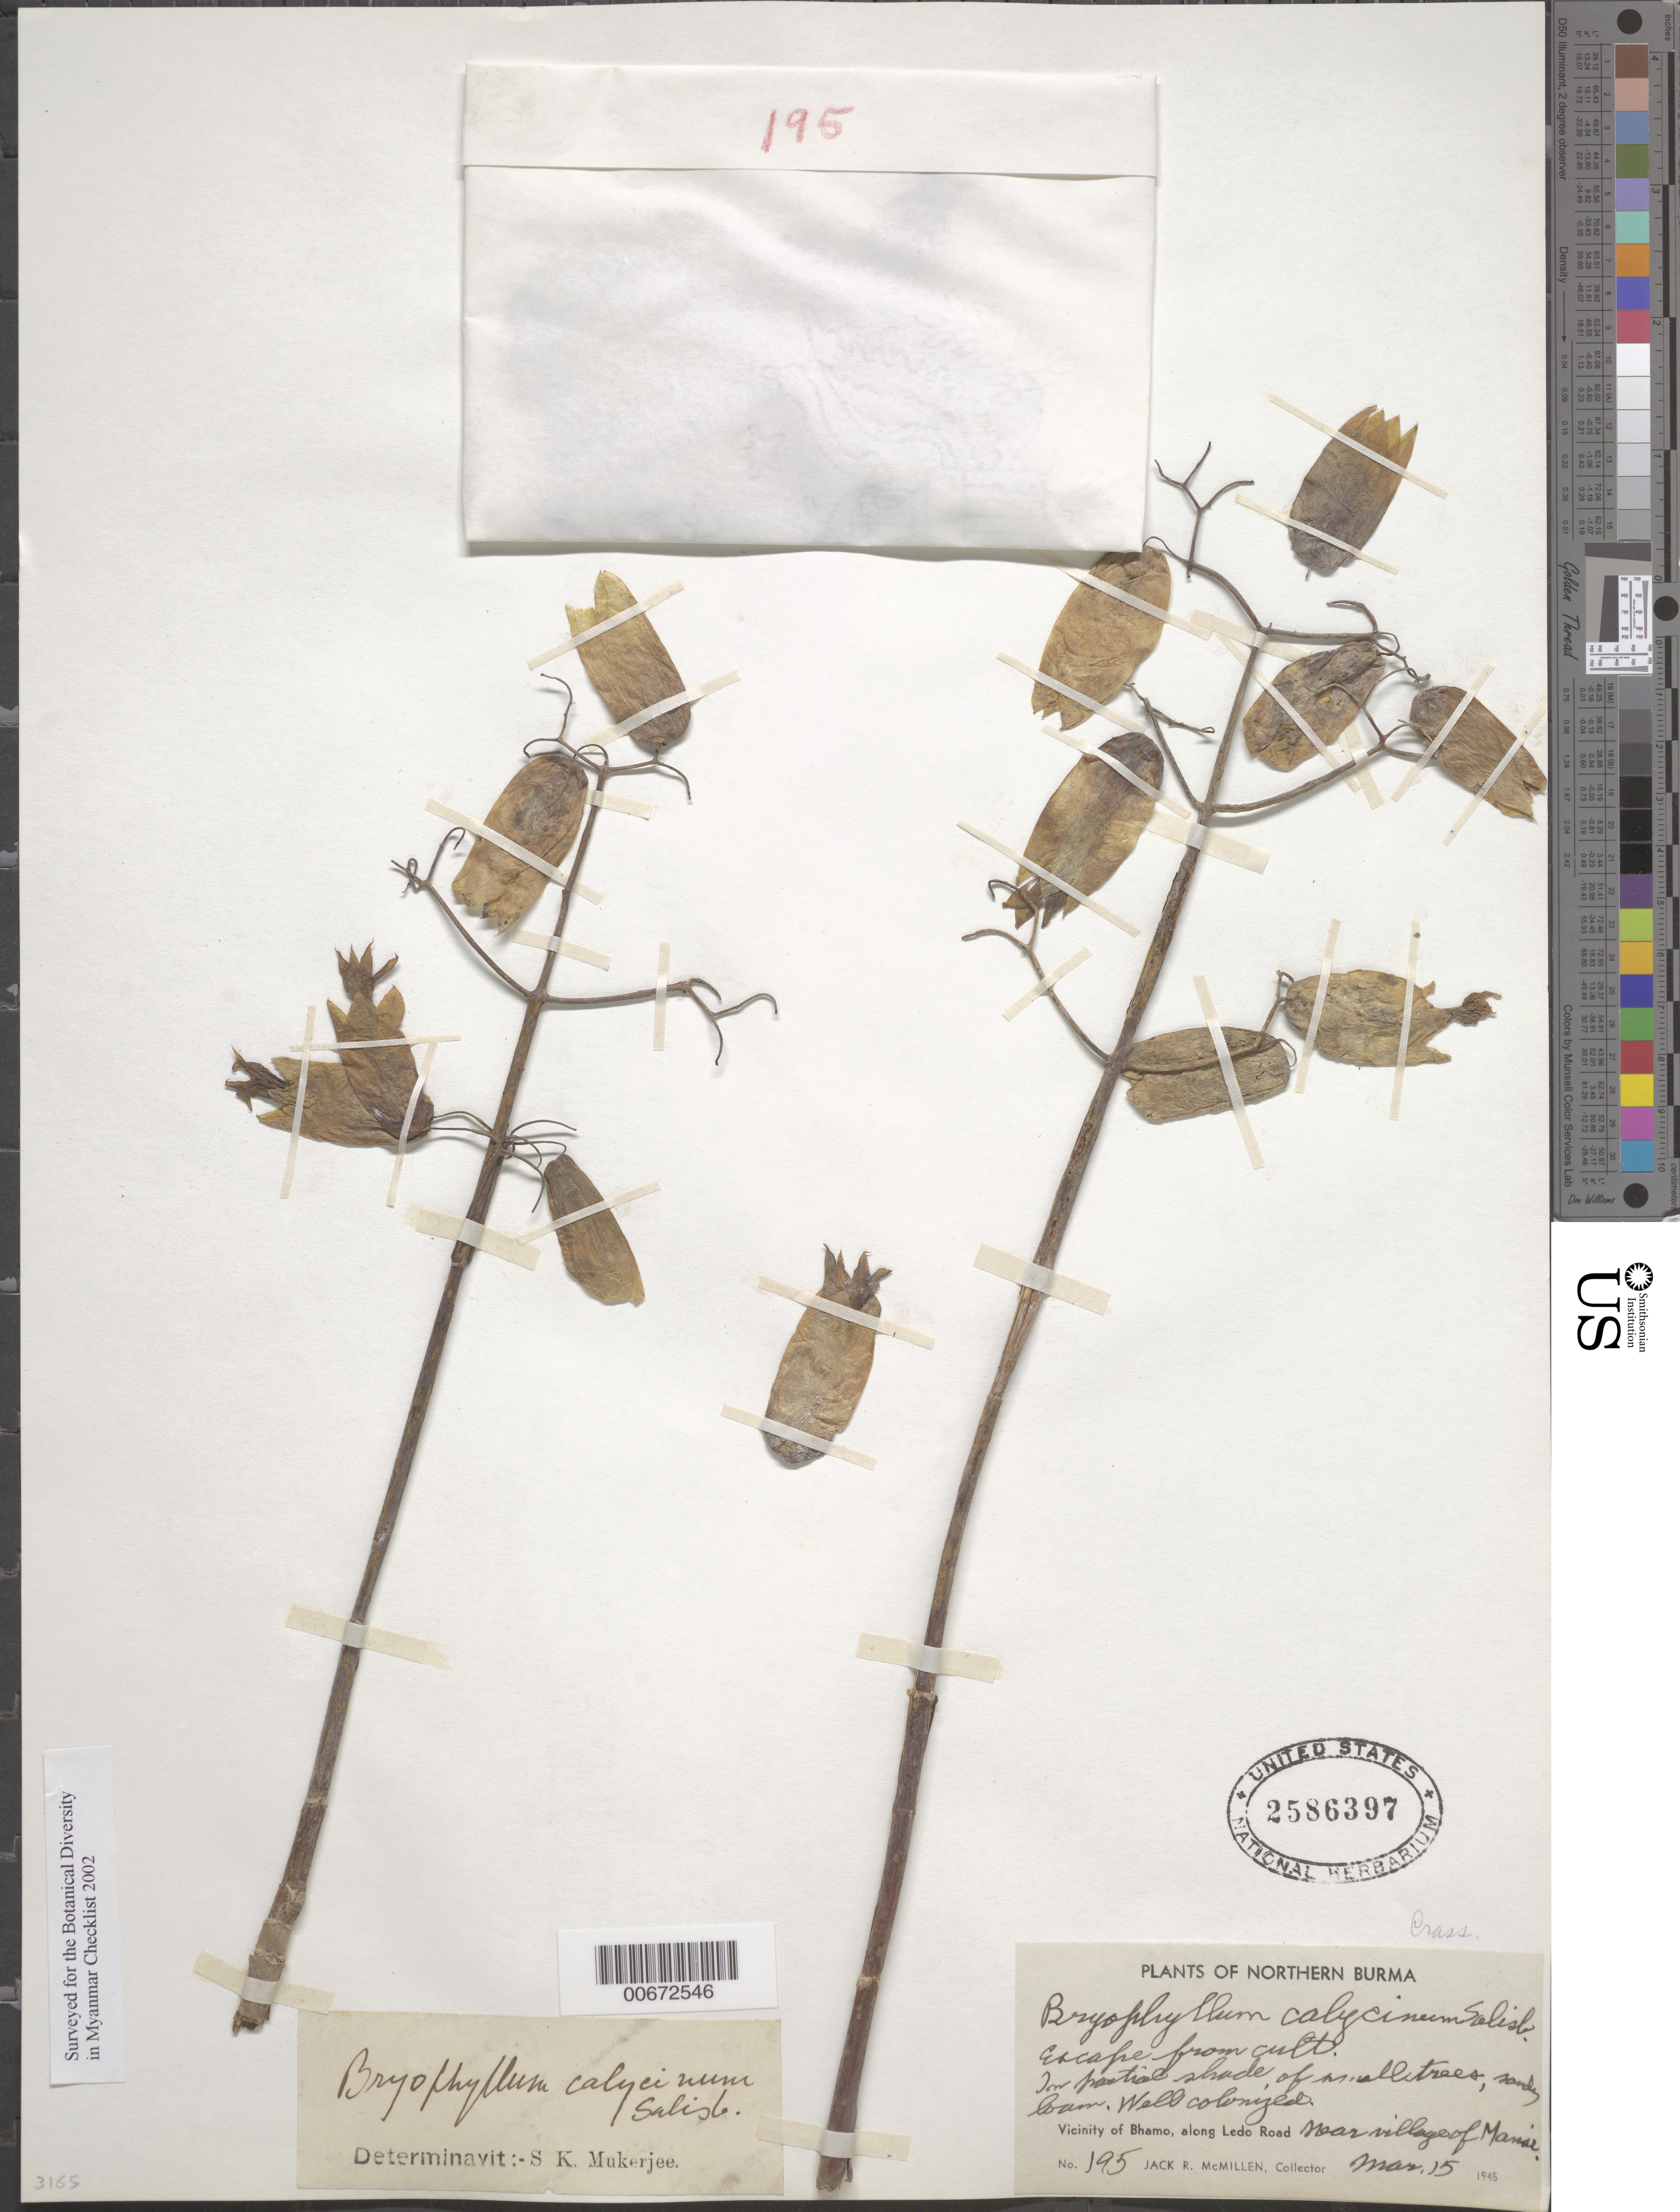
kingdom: Plantae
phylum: Tracheophyta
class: Magnoliopsida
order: Saxifragales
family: Crassulaceae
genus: Kalanchoe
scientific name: Kalanchoe pinnata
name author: (Lam.) Pers.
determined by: Strong, Mark T., (BOT), Smithsonian Institution - National Museum of Natural History (UNITED STATES)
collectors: J. McMillen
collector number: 195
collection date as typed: Mar 1945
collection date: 1945-03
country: Myanmar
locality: Northern Burma, Bhamo, along Ledo Road.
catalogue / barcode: US 2586397